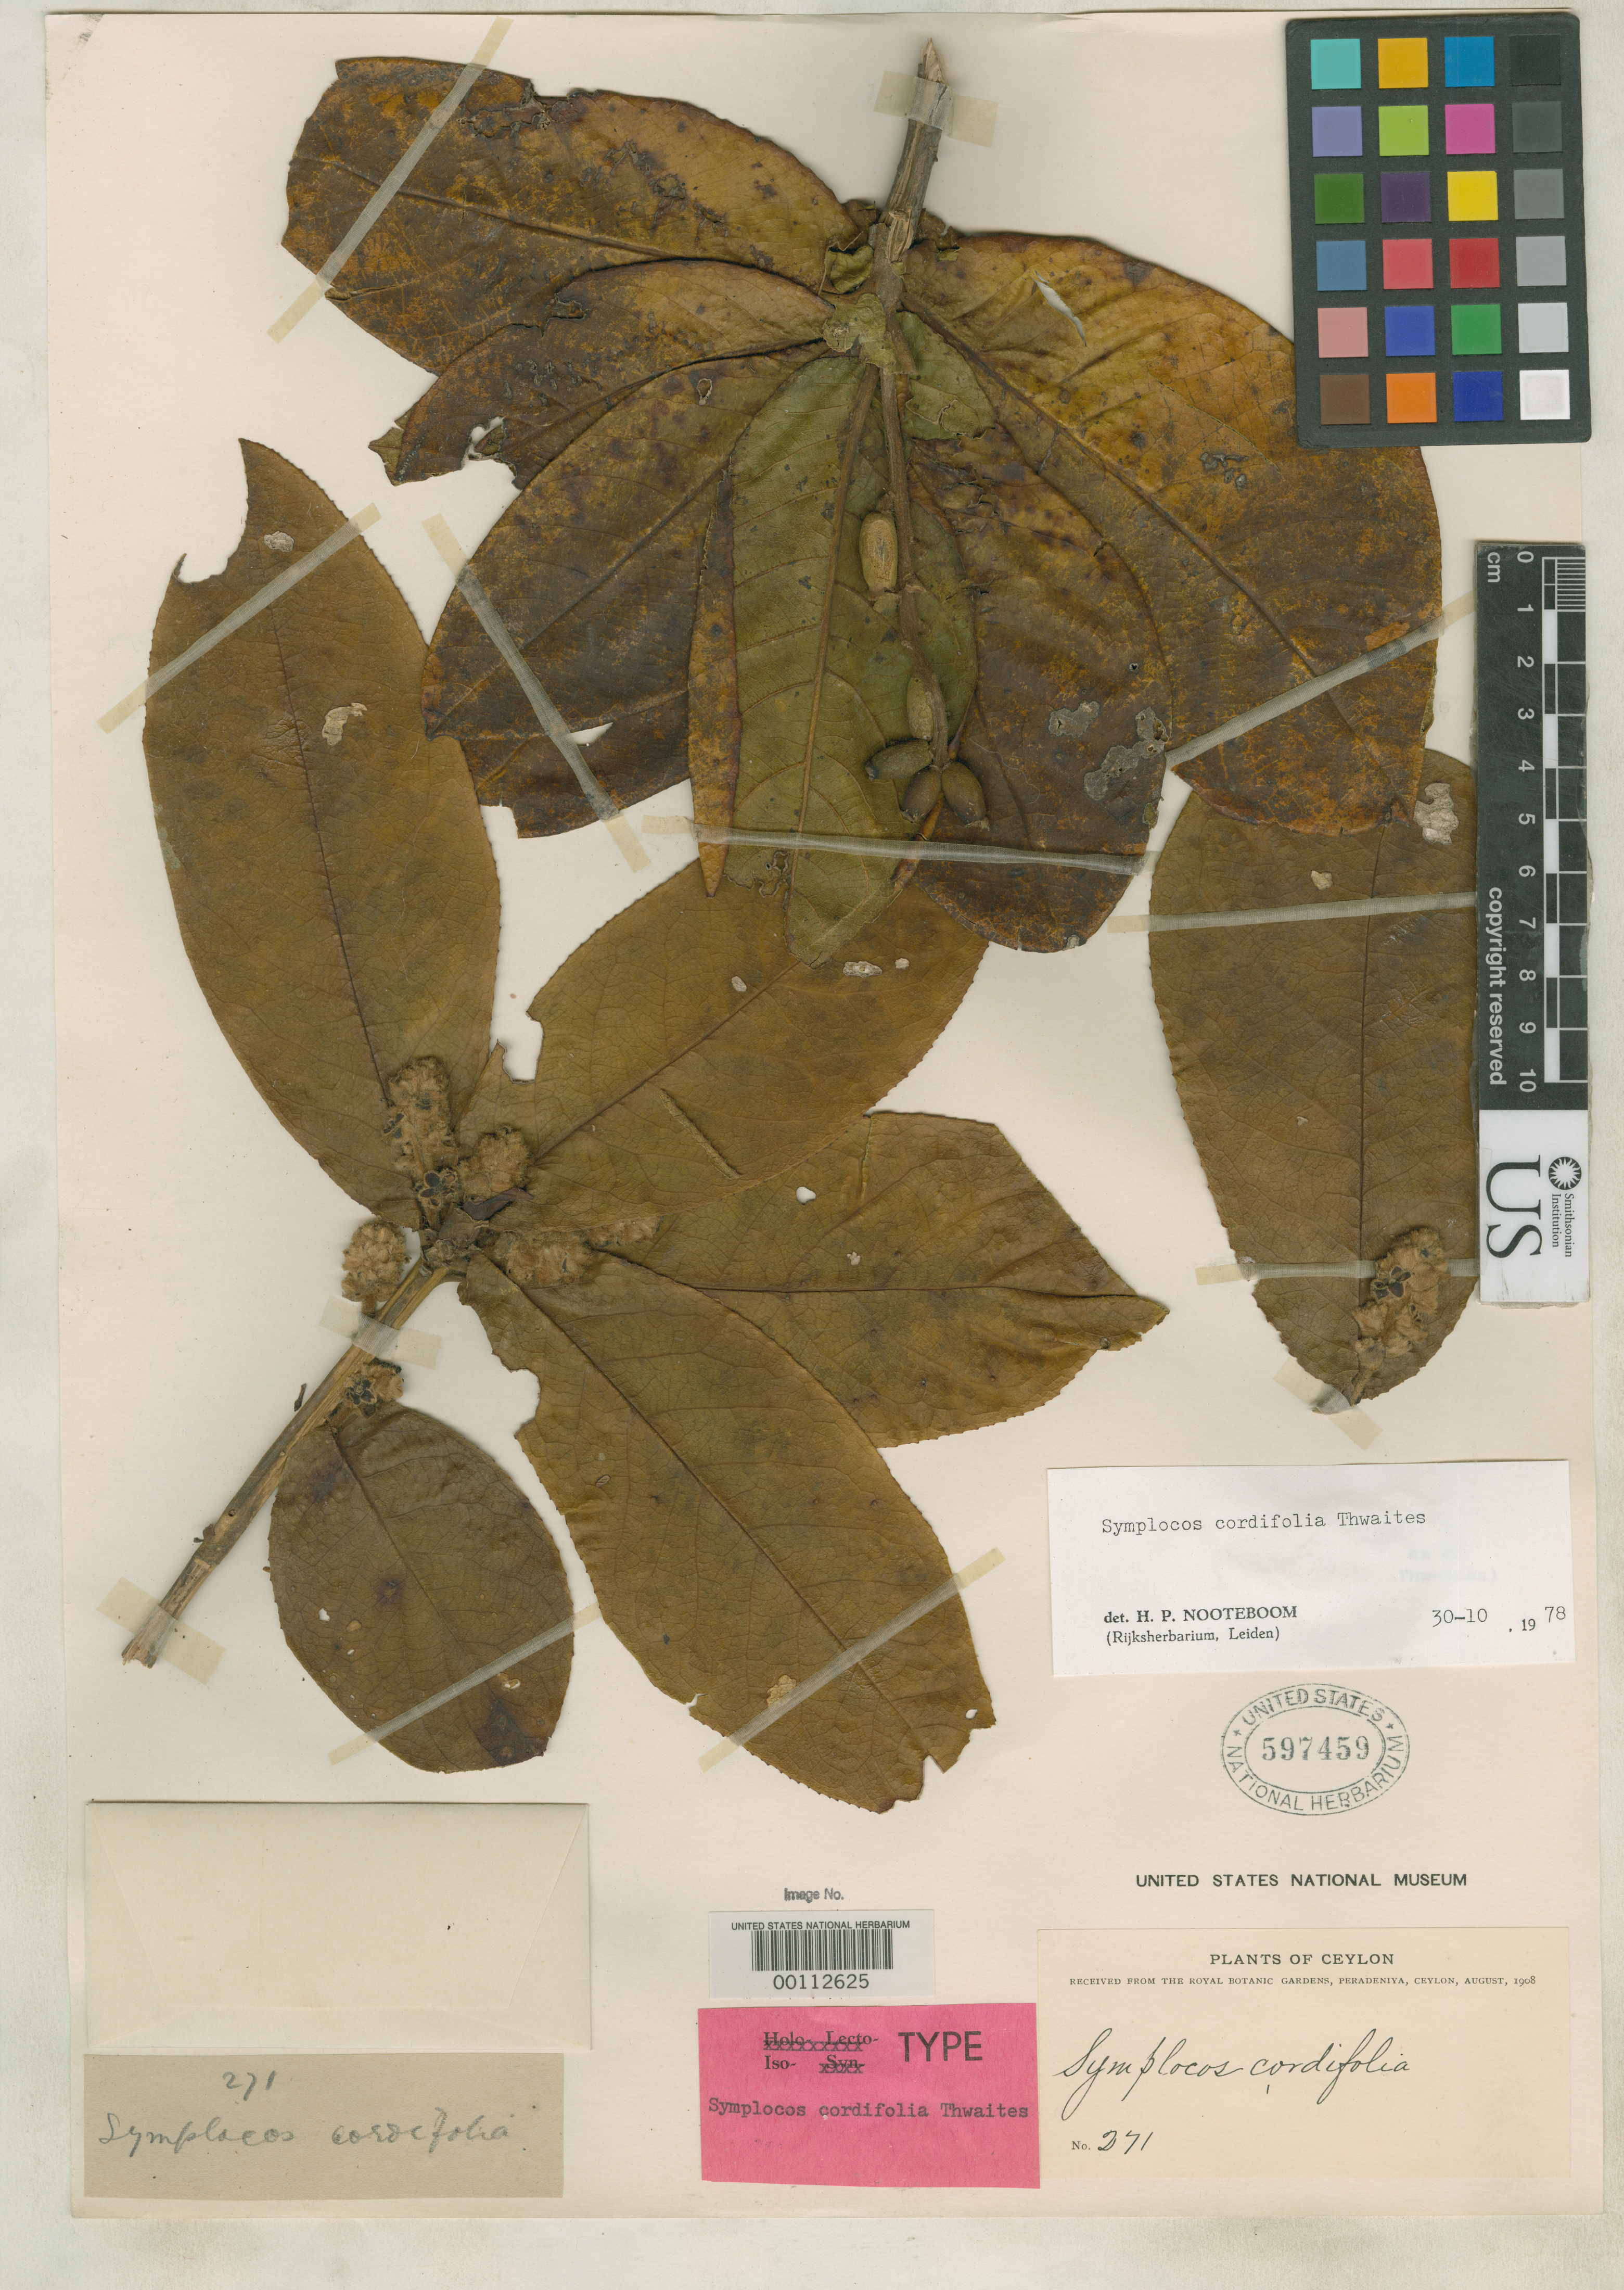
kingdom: Plantae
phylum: Tracheophyta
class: Magnoliopsida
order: Ericales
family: Symplocaceae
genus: Symplocos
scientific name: Symplocos cordifolia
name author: Thwaites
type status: Isotype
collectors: G. H. K. Thwaites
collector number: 271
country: Sri Lanka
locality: "Ceylon"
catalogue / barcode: US 597459